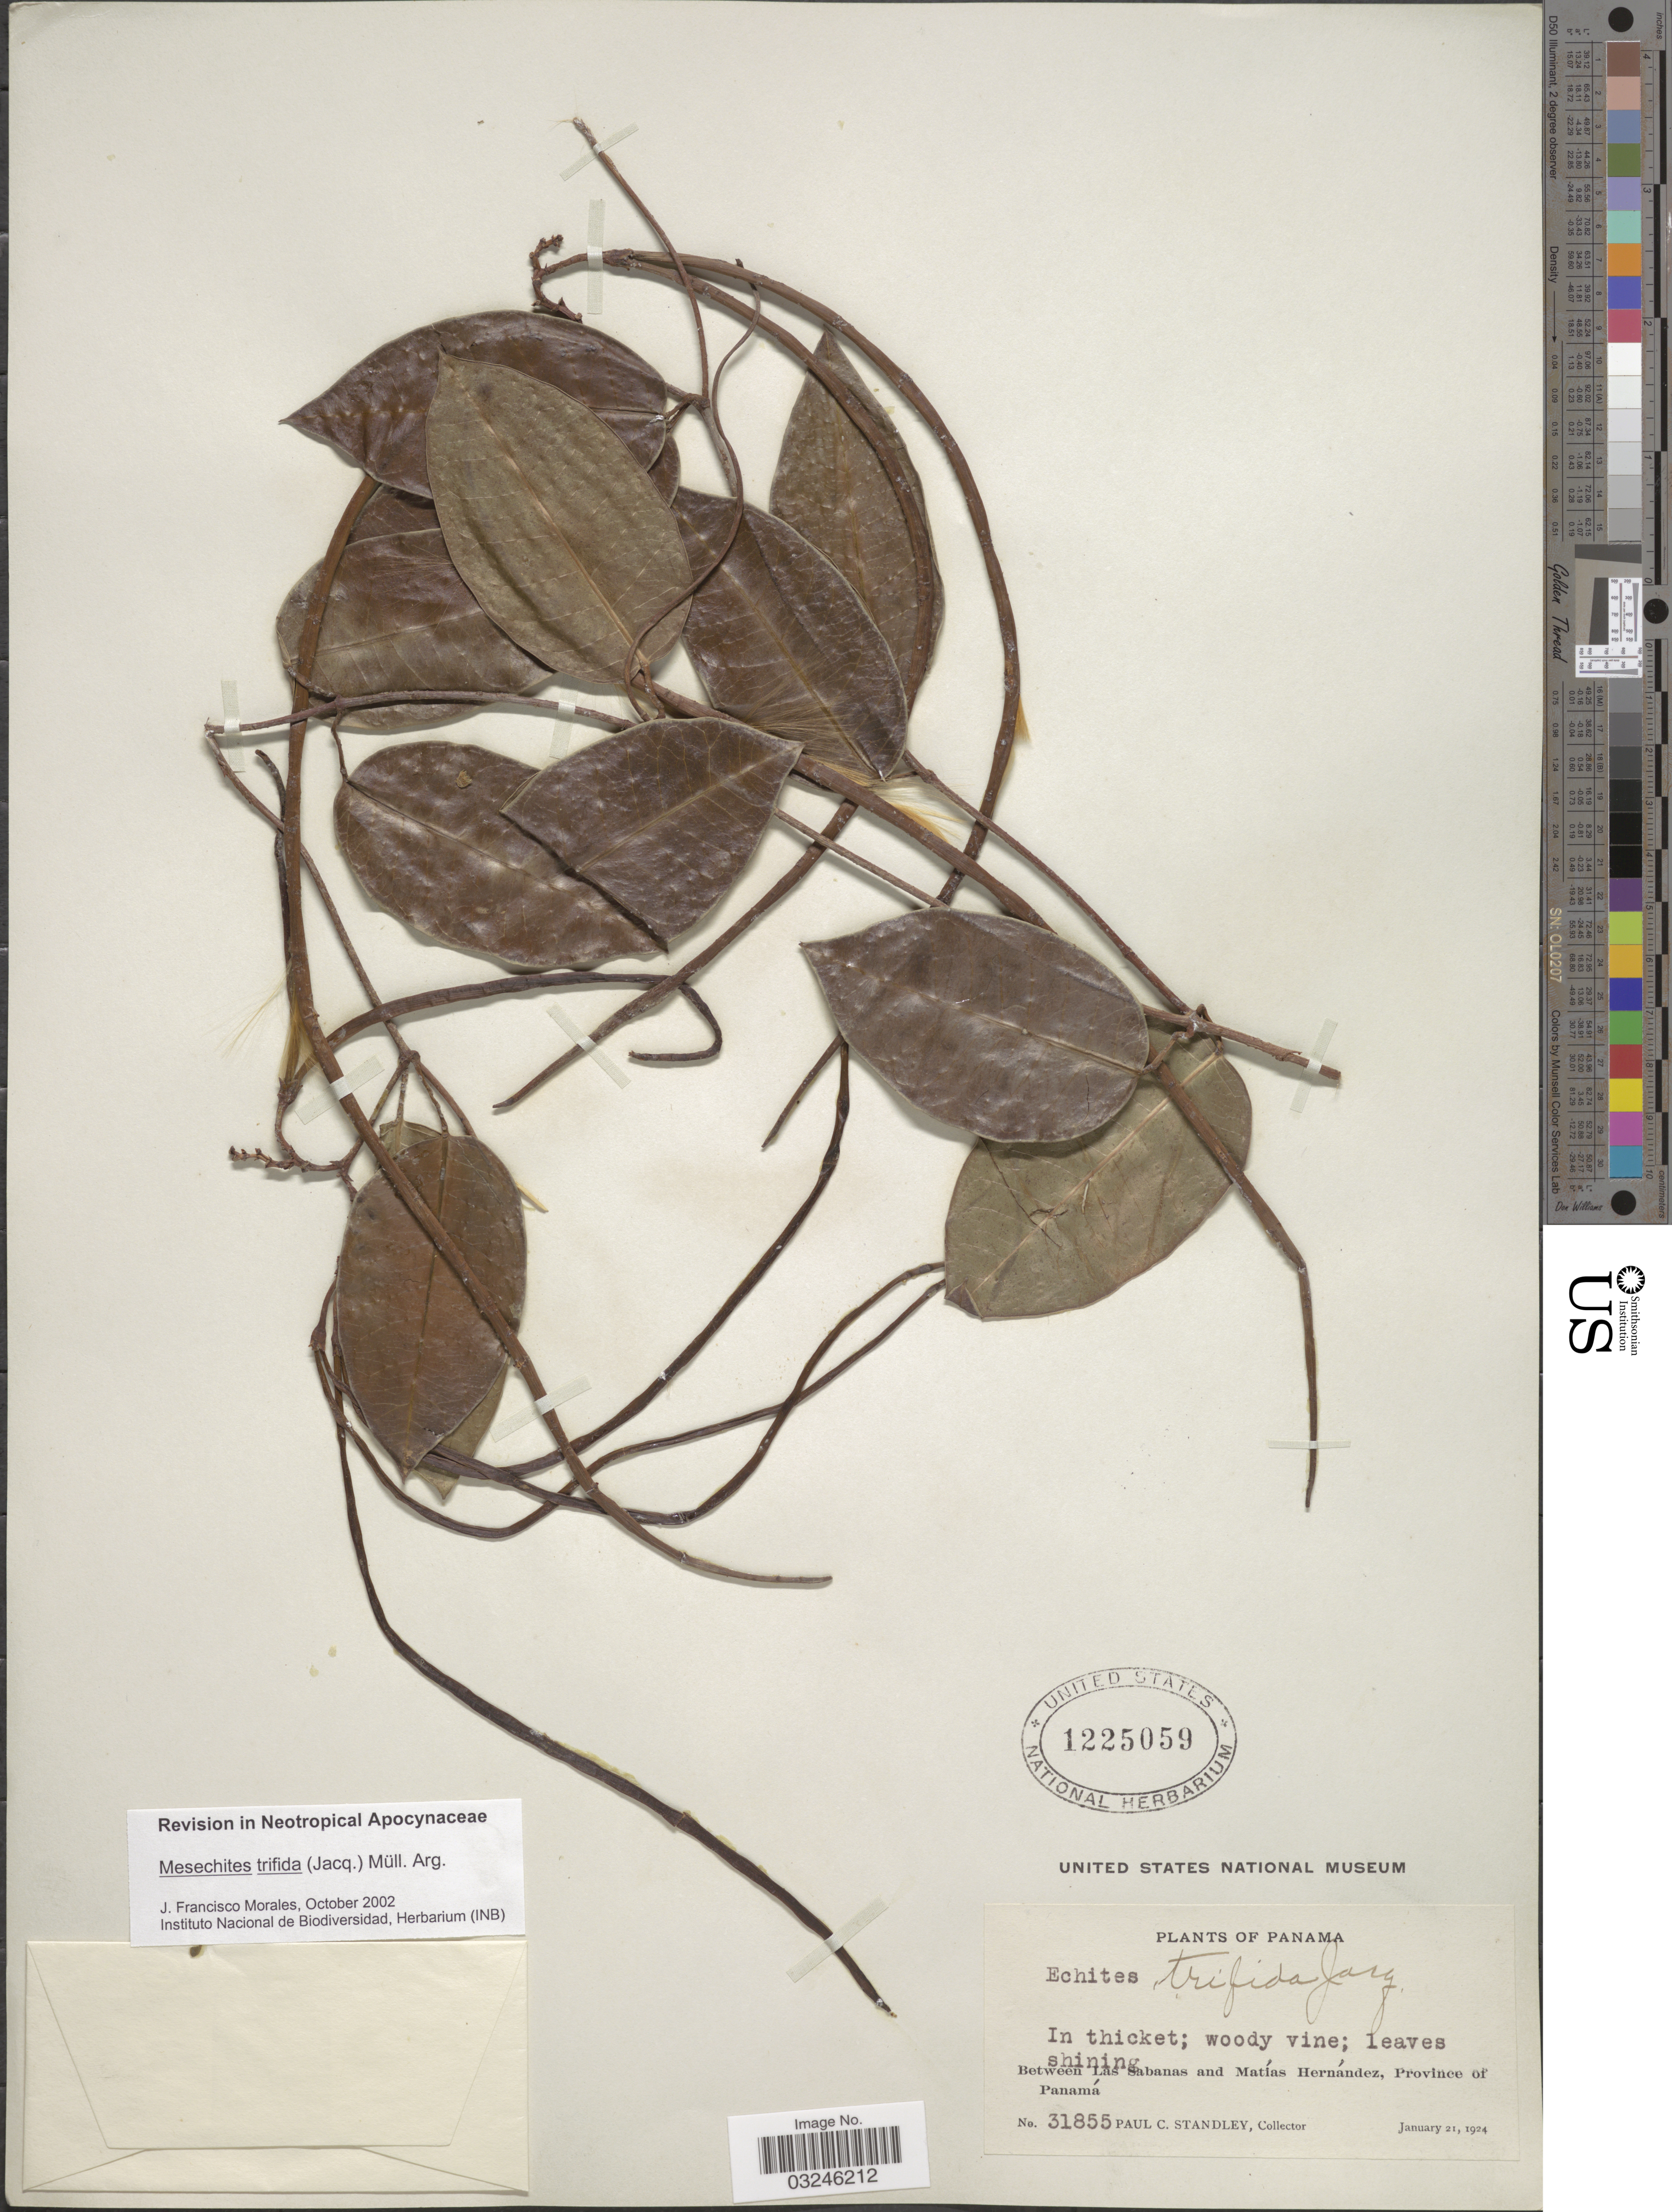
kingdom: Plantae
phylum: Tracheophyta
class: Magnoliopsida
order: Gentianales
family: Apocynaceae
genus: Mesechites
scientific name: Mesechites trifidus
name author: (Jacq.) Müll. Arg.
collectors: P. C. Standley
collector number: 31855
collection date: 1924-01-21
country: Panama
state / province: Panamá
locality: Between Las Sabanas and Matías Hernández.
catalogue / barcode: US 1225059